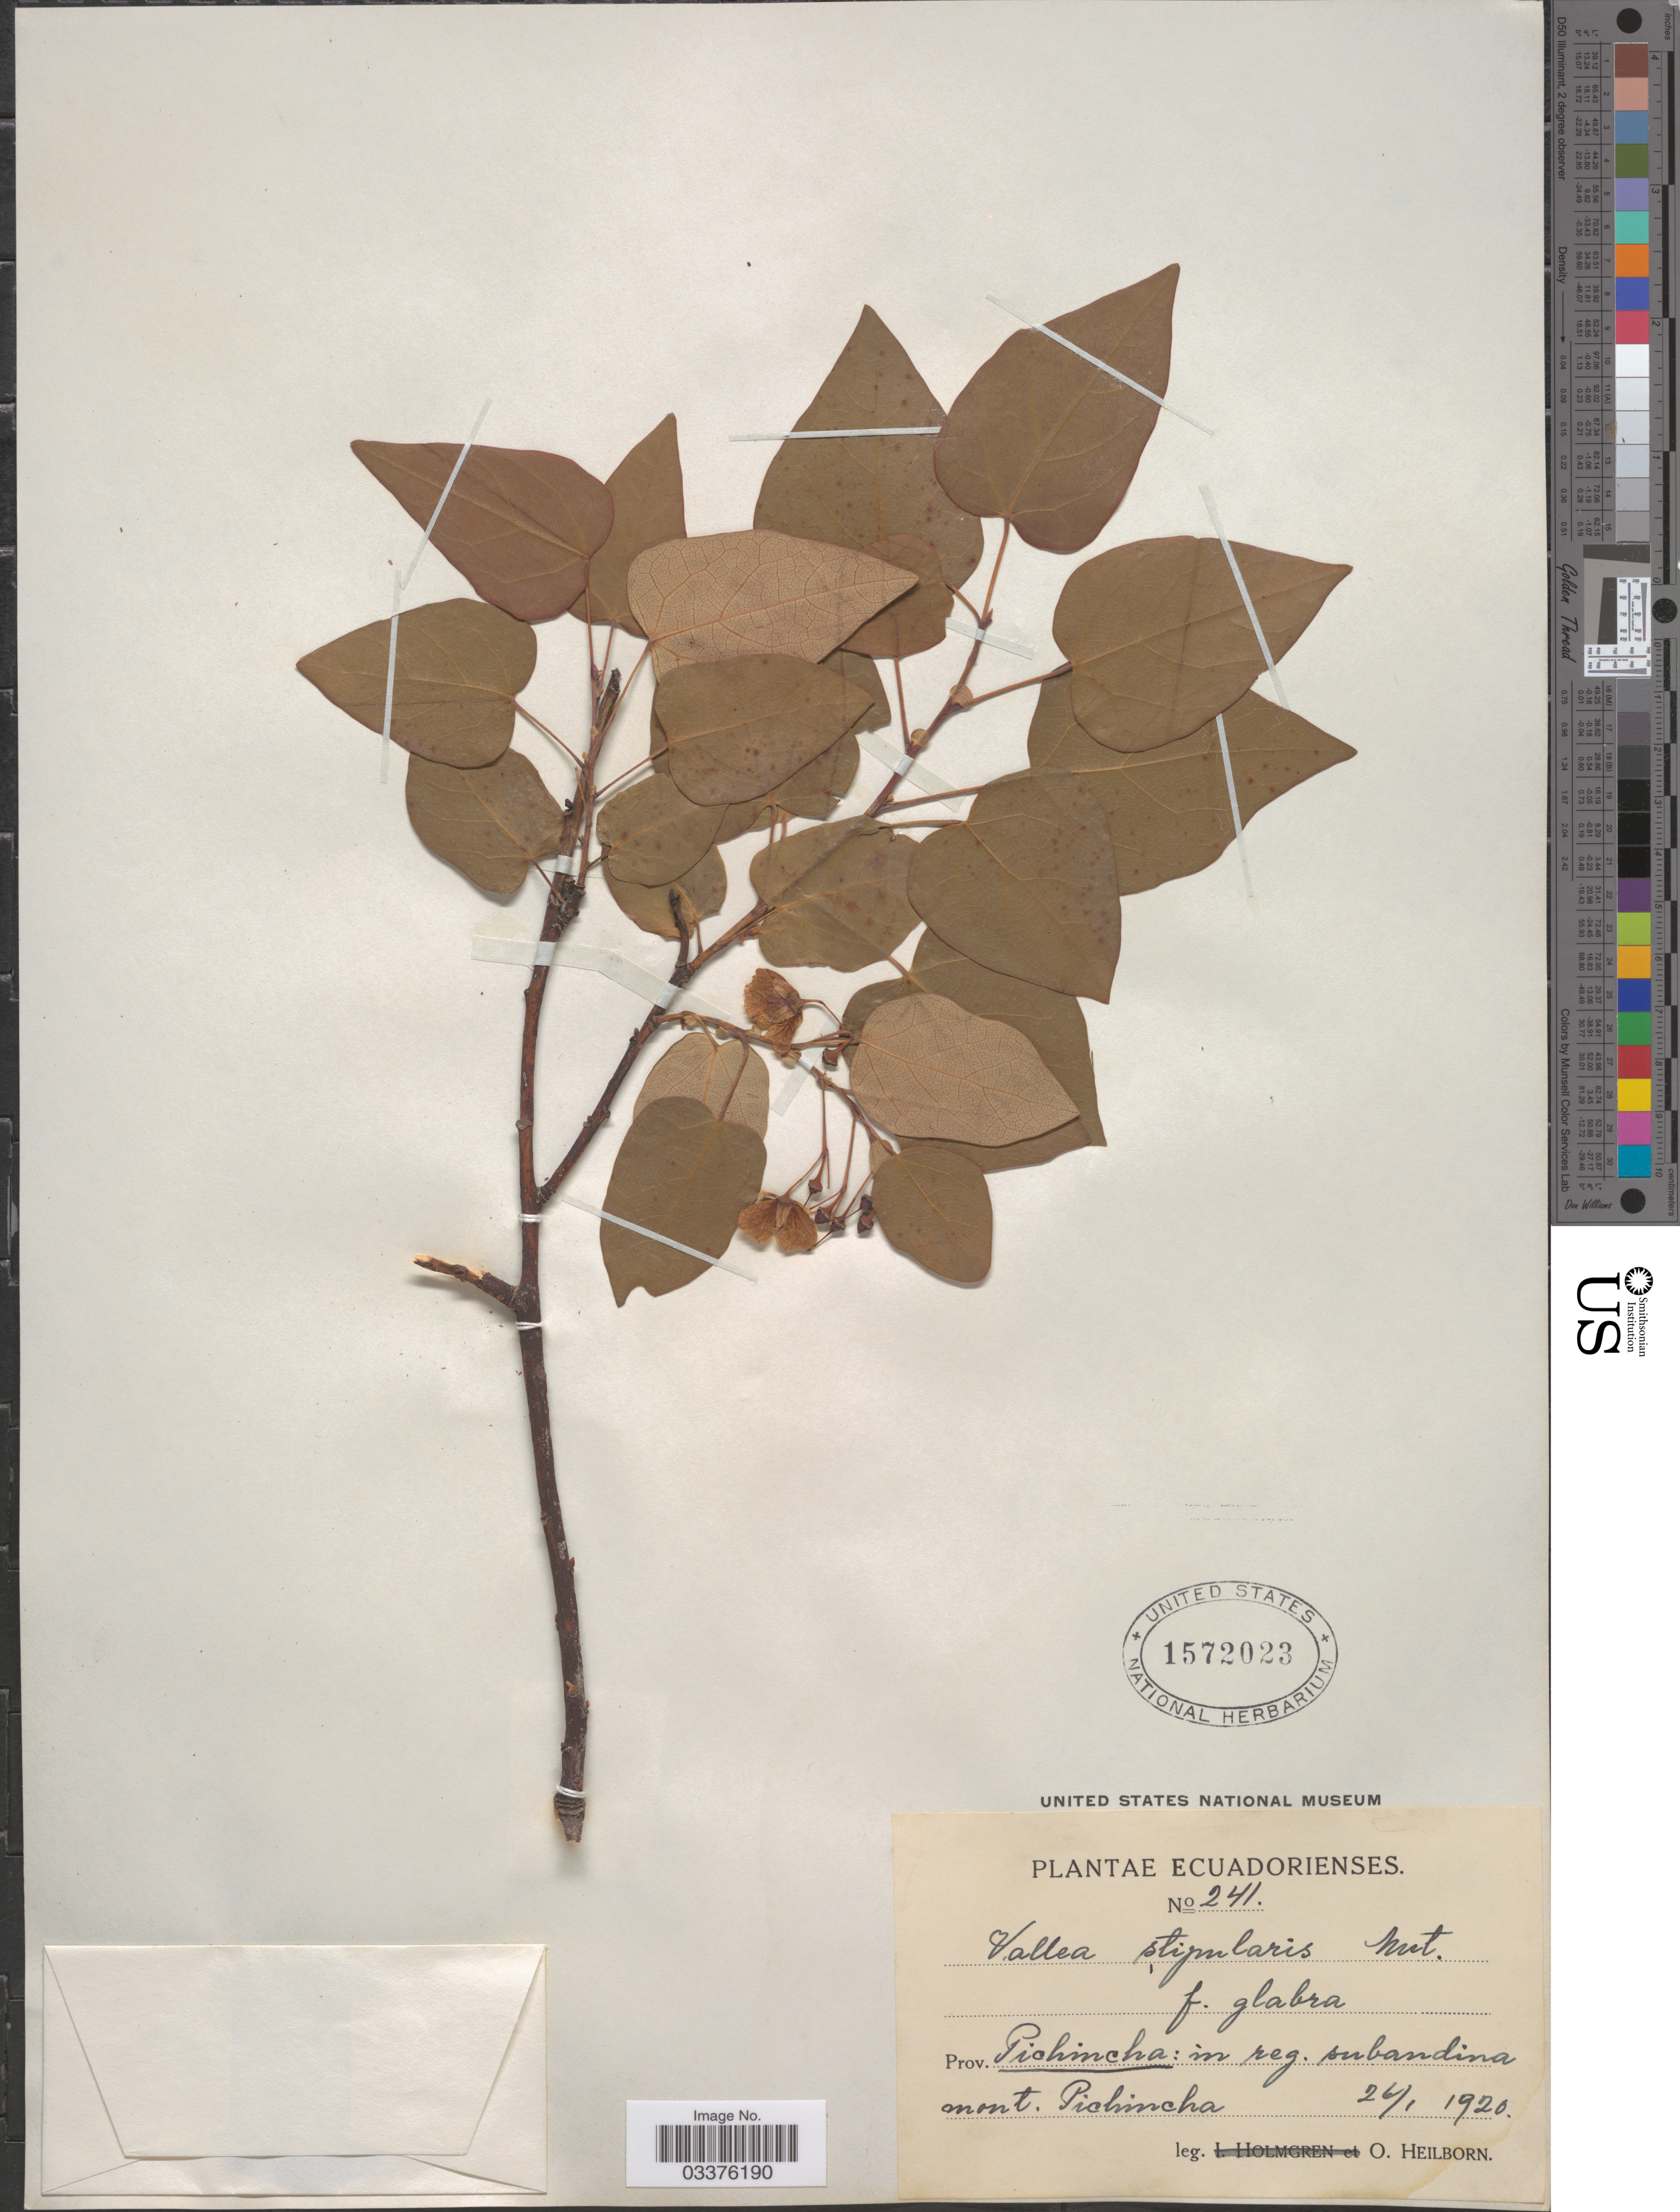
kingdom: Plantae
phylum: Tracheophyta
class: Magnoliopsida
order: Oxalidales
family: Elaeocarpaceae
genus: Vallea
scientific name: Vallea pubescens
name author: Kunth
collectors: O. Heilborn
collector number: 241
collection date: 1920-01-22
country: Ecuador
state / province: Pichincha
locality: In reg. subandina mont. Pichincha.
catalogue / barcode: US 1572023